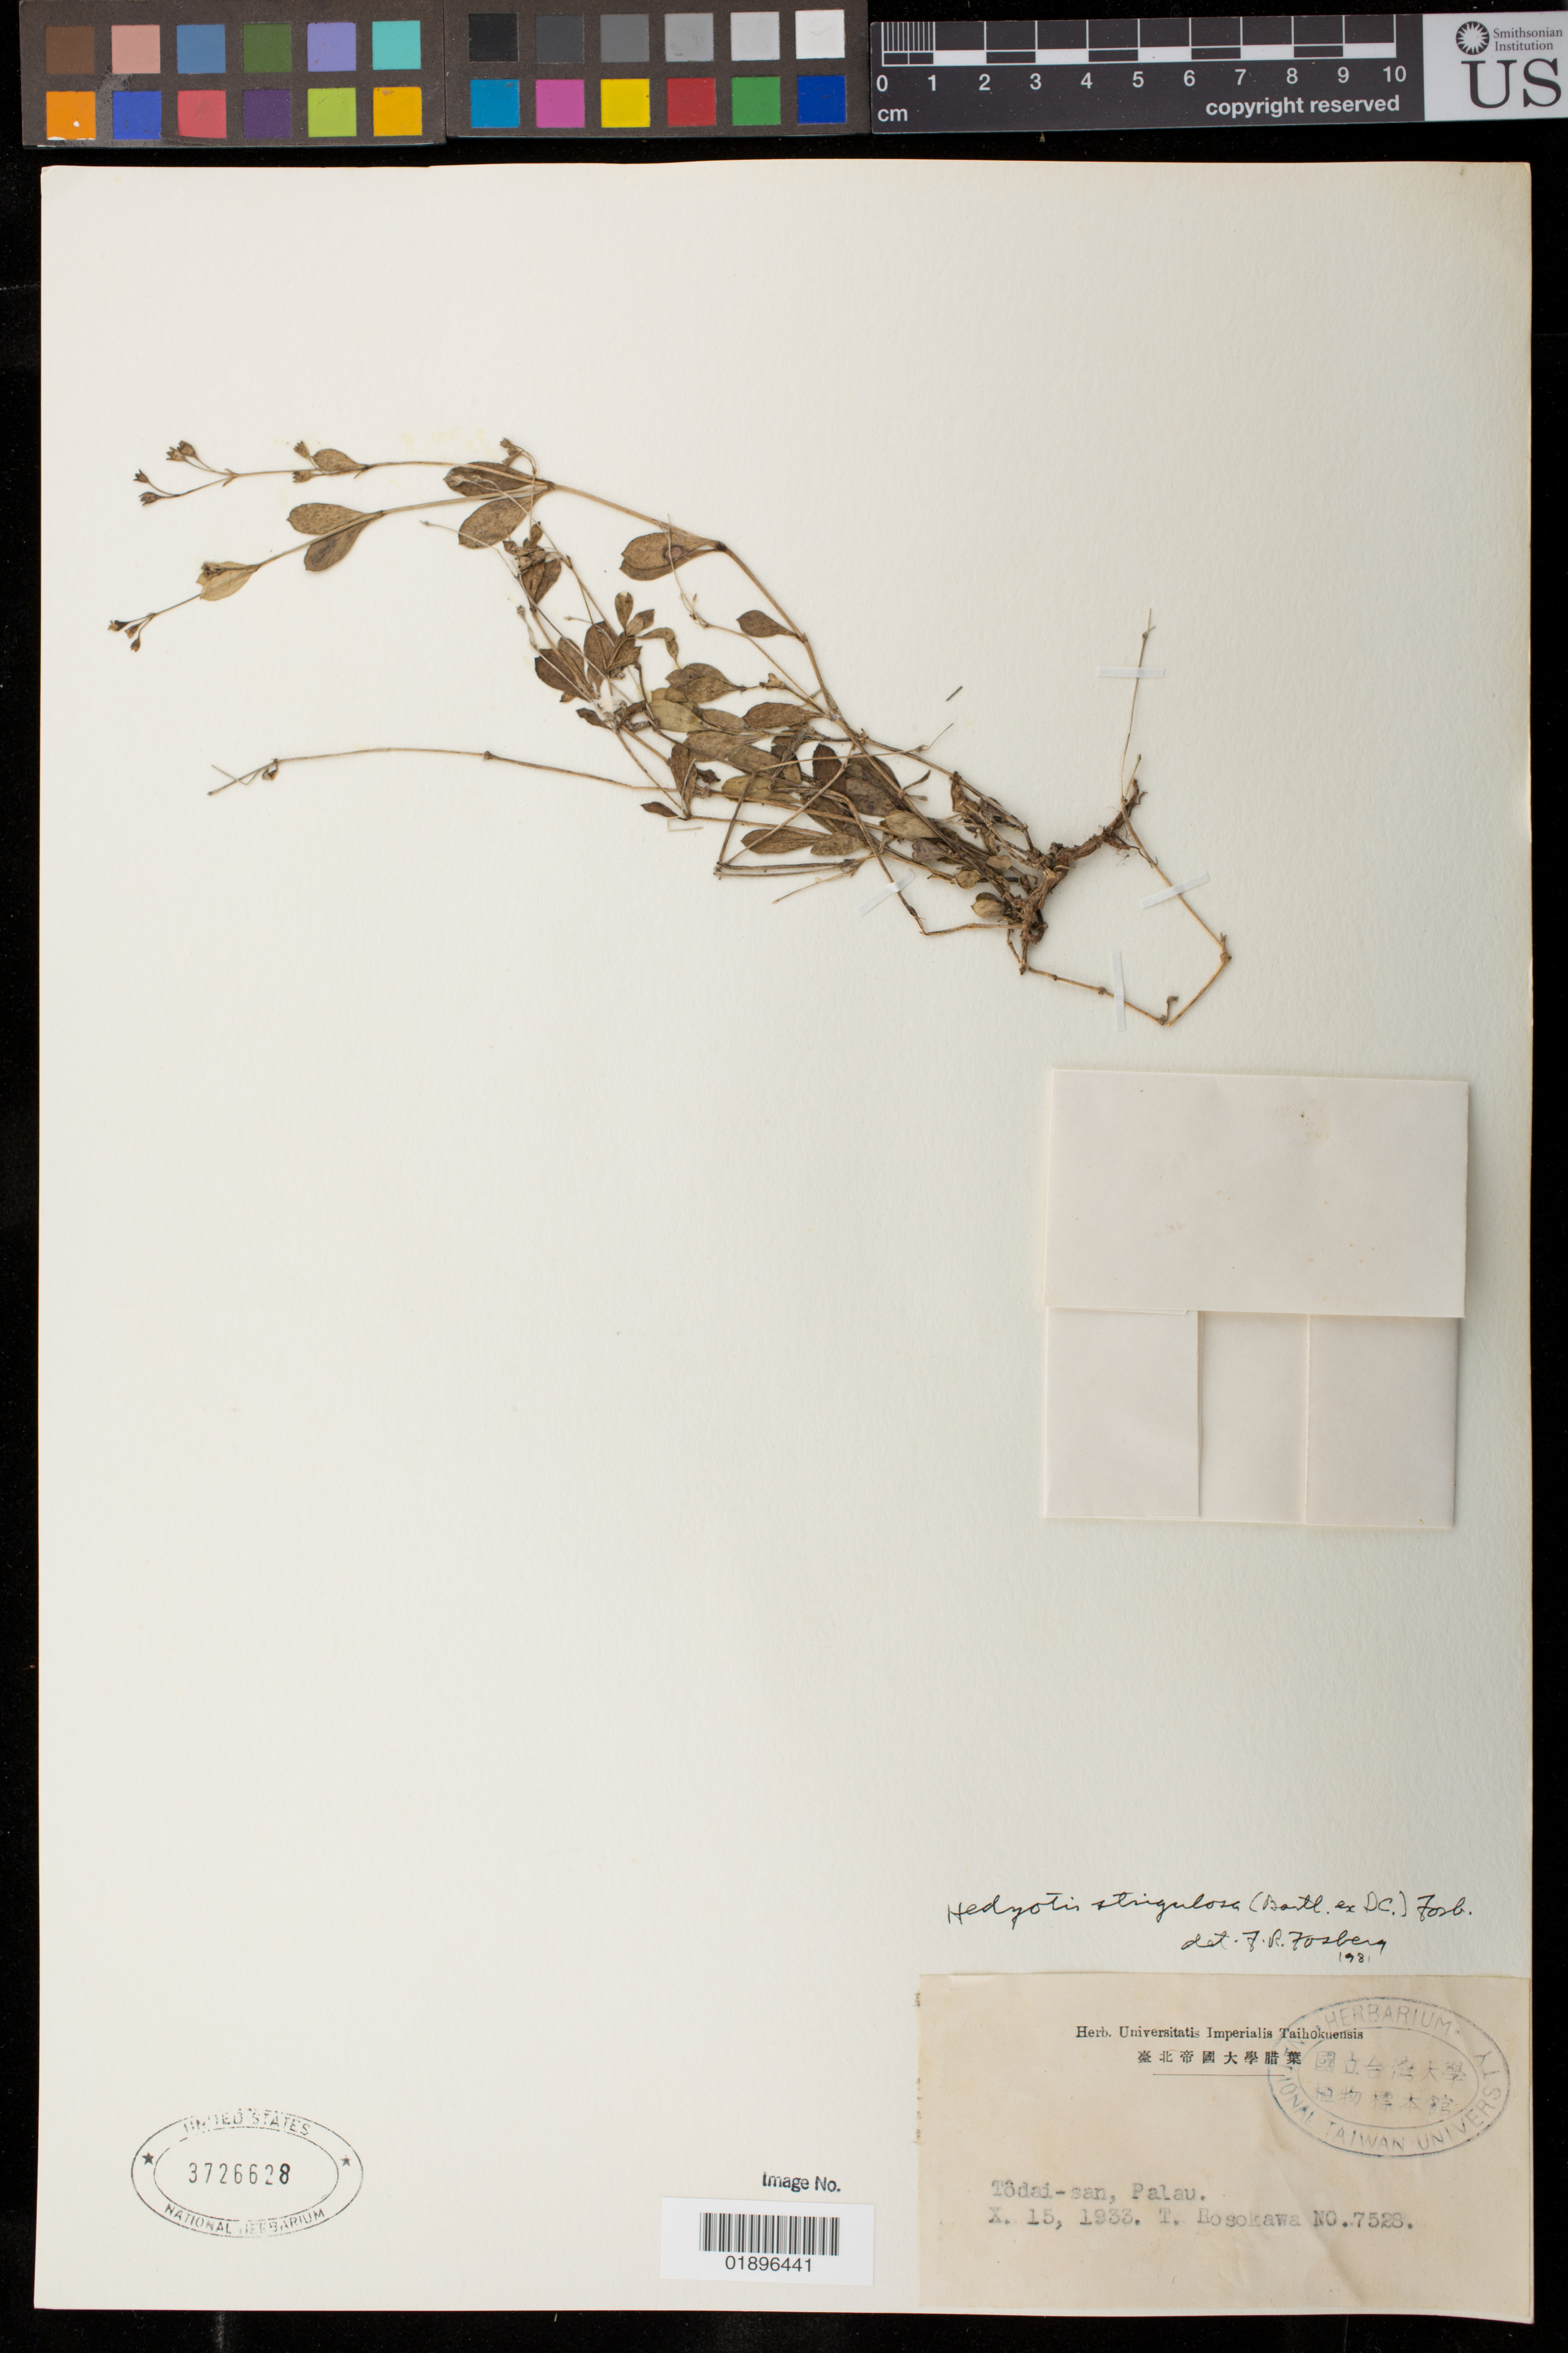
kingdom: Plantae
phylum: Tracheophyta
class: Magnoliopsida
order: Gentianales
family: Rubiaceae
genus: Leptopetalum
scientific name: Leptopetalum strigulosum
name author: (Bartl. ex DC.) Neupane & N. Wikstr.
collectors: T. Hosokawa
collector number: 7528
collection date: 1933-10-15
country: Palau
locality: Todai-san.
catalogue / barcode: US 3726628